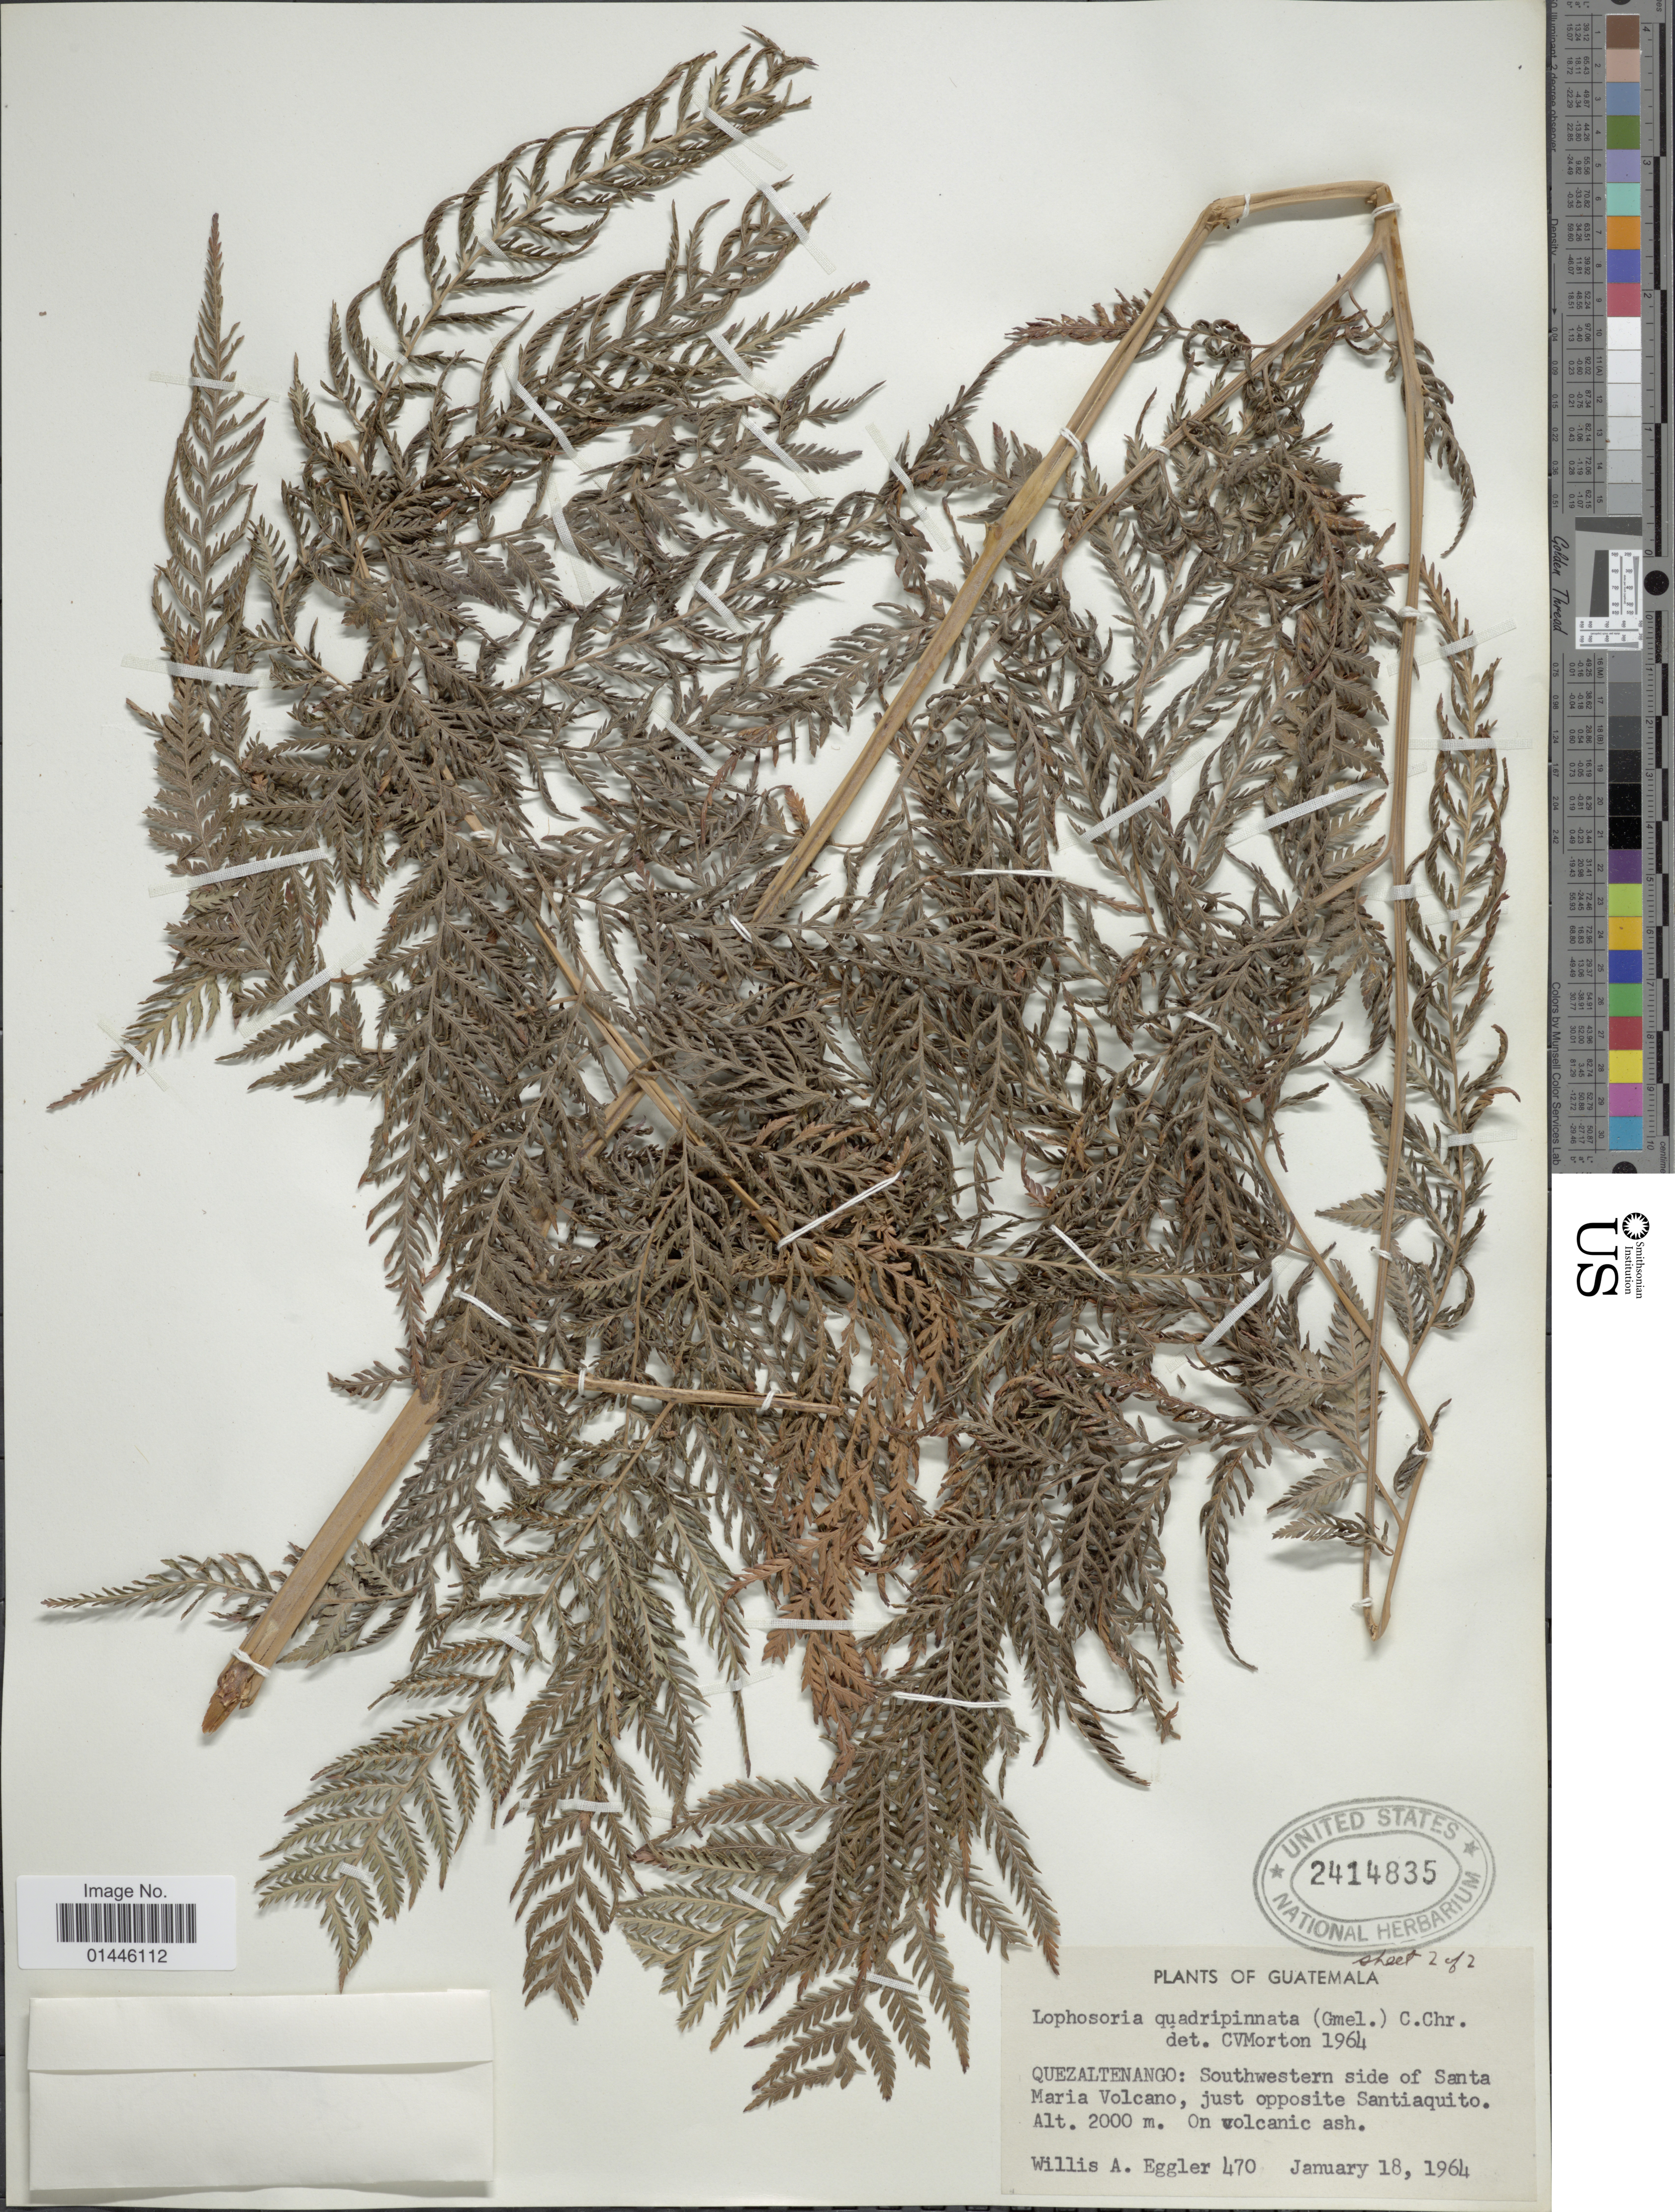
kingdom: Plantae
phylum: Tracheophyta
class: Polypodiopsida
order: Cyatheales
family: Dicksoniaceae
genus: Lophosoria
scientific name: Lophosoria quadripinnata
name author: (J.F. Gmel.) C. Chr.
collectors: W. A. Eggler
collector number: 470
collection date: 1964-01-18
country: Guatemala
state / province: Quetzaltenango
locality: Southwestern side of Santa Maria Volcano, just opposite Santiaquito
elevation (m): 2000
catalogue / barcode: US 2414835